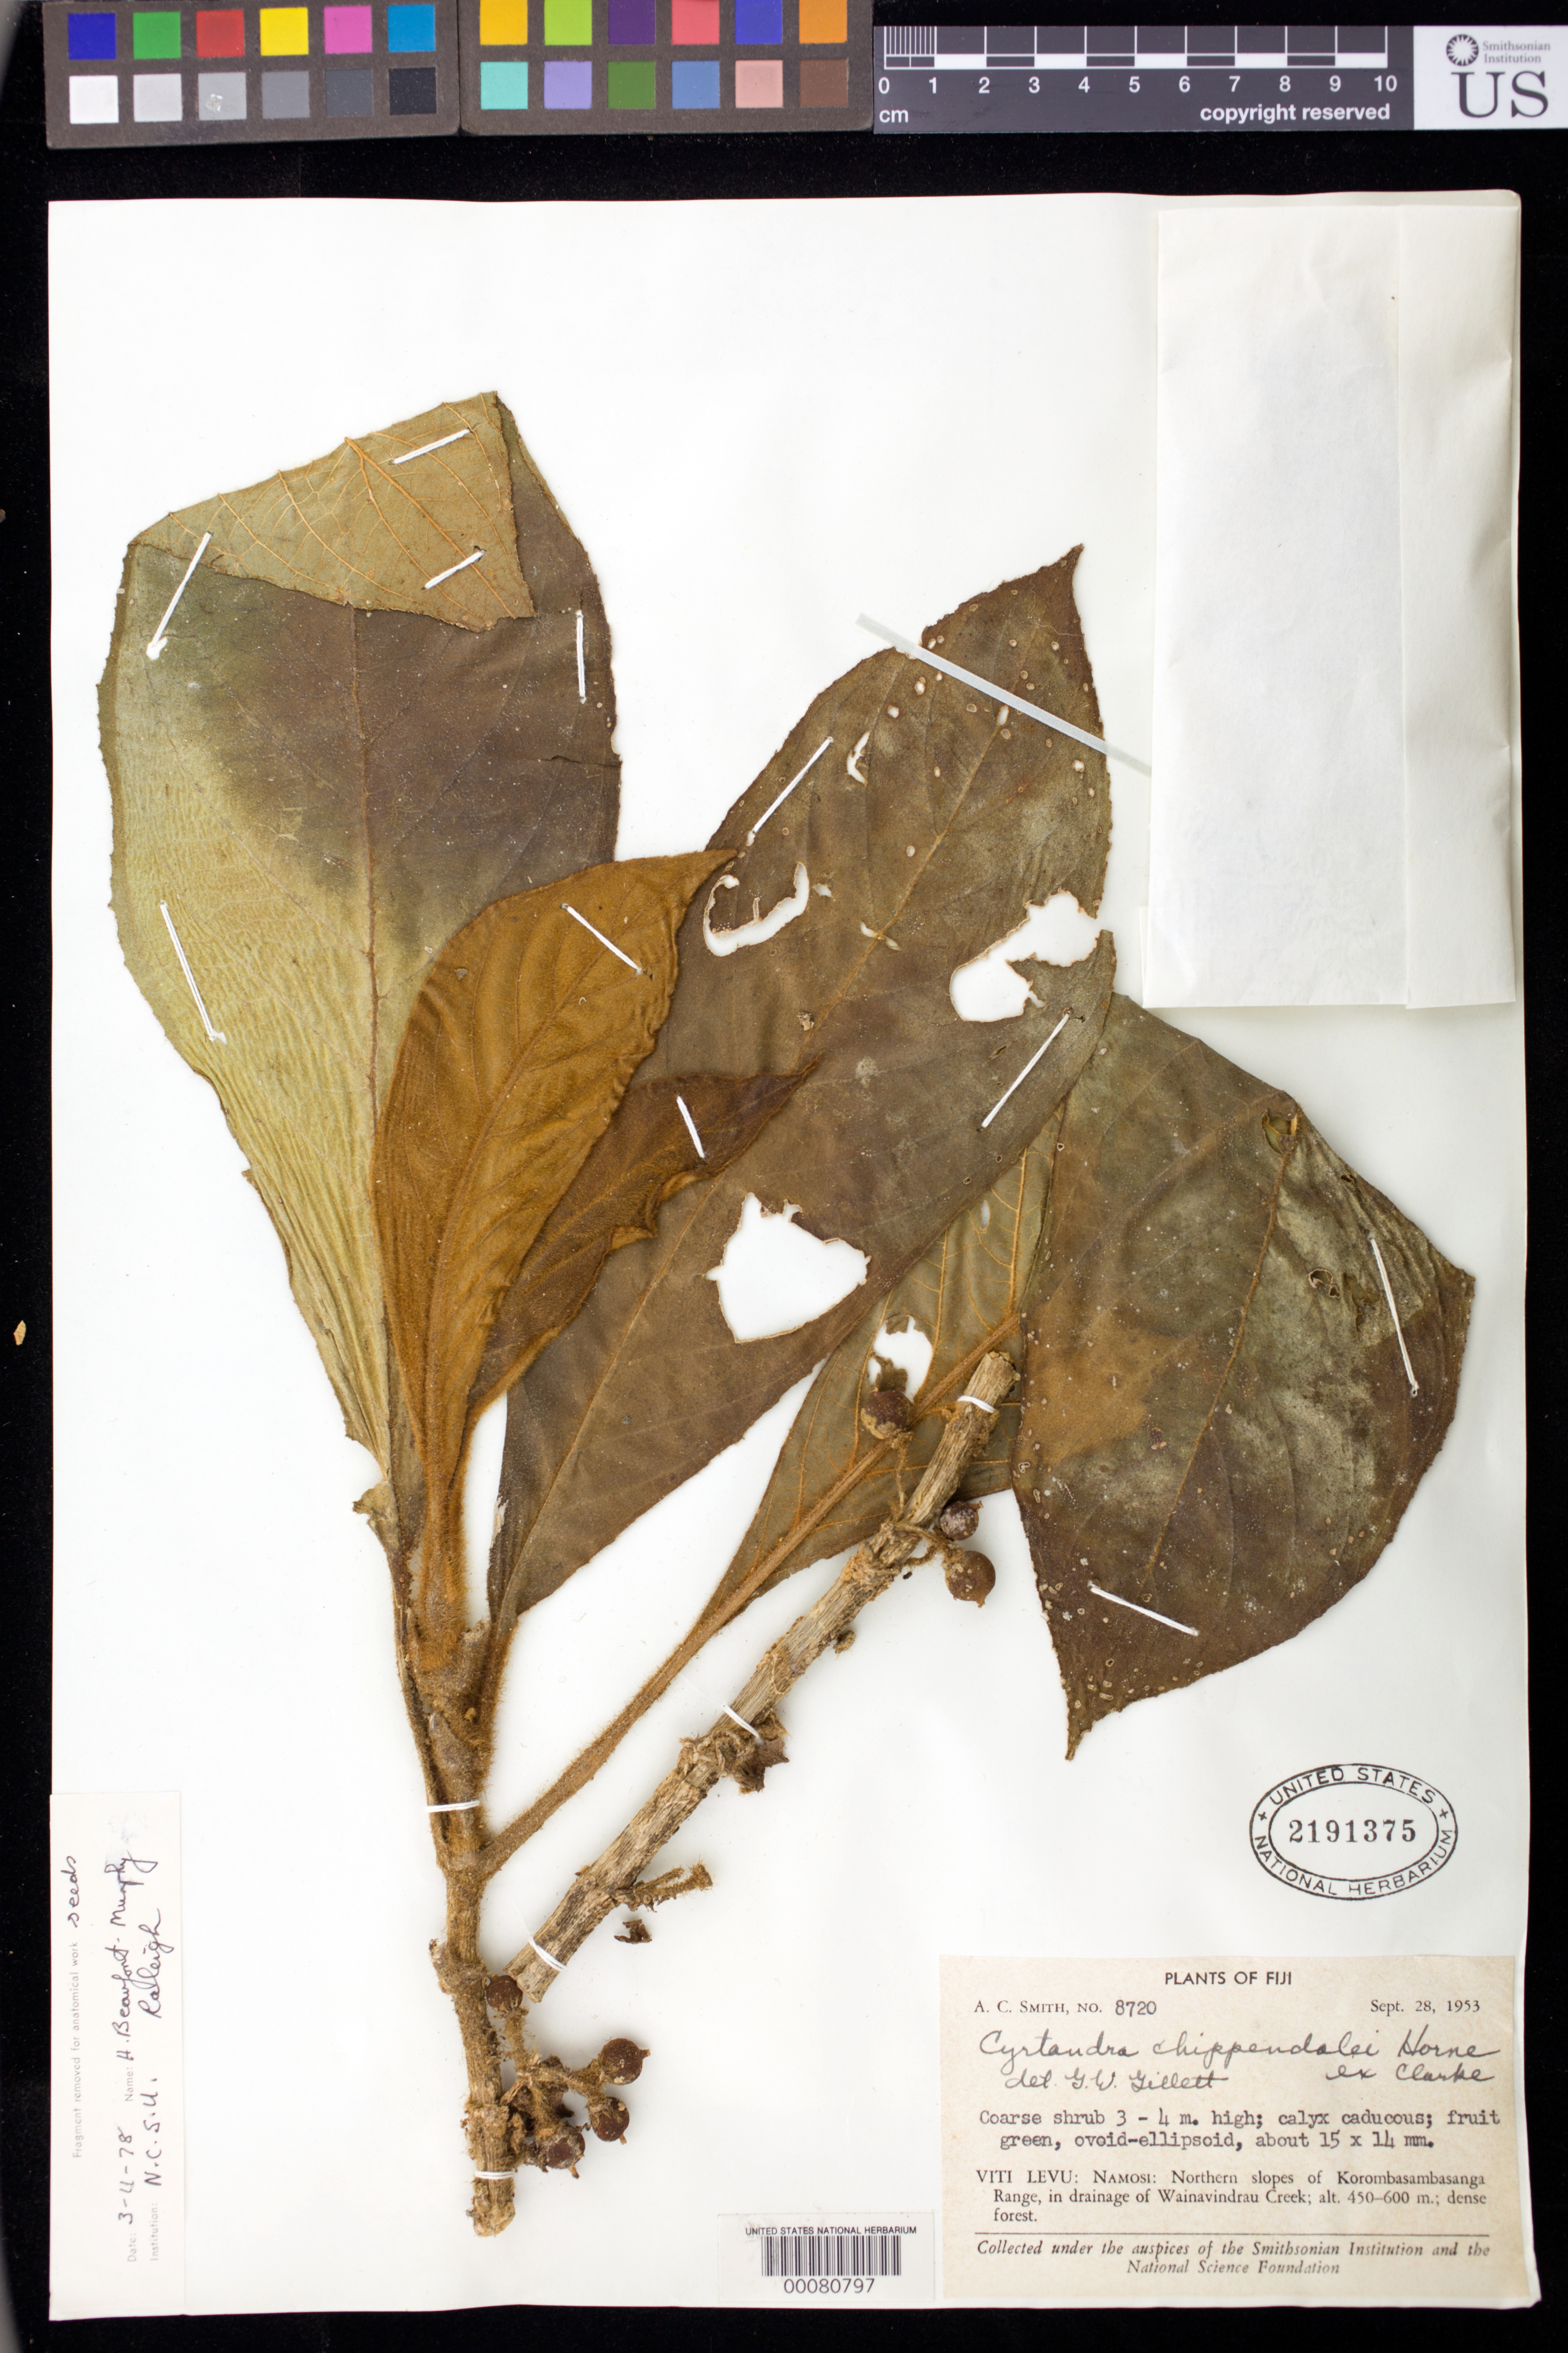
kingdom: Plantae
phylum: Tracheophyta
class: Magnoliopsida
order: Lamiales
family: Gesneriaceae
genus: Cyrtandra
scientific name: Cyrtandra chippendalei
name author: Horne ex C.B. Clarke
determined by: Gillett, G. W.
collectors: A. C. Smith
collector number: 8720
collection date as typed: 28 Sep 1953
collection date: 1953-09-28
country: Fiji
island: Viti Levu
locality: Namosi, northern slopes of korombasambasanga range, in drainage of wainavindrau creek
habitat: Dense forest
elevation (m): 450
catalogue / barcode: US 2191375